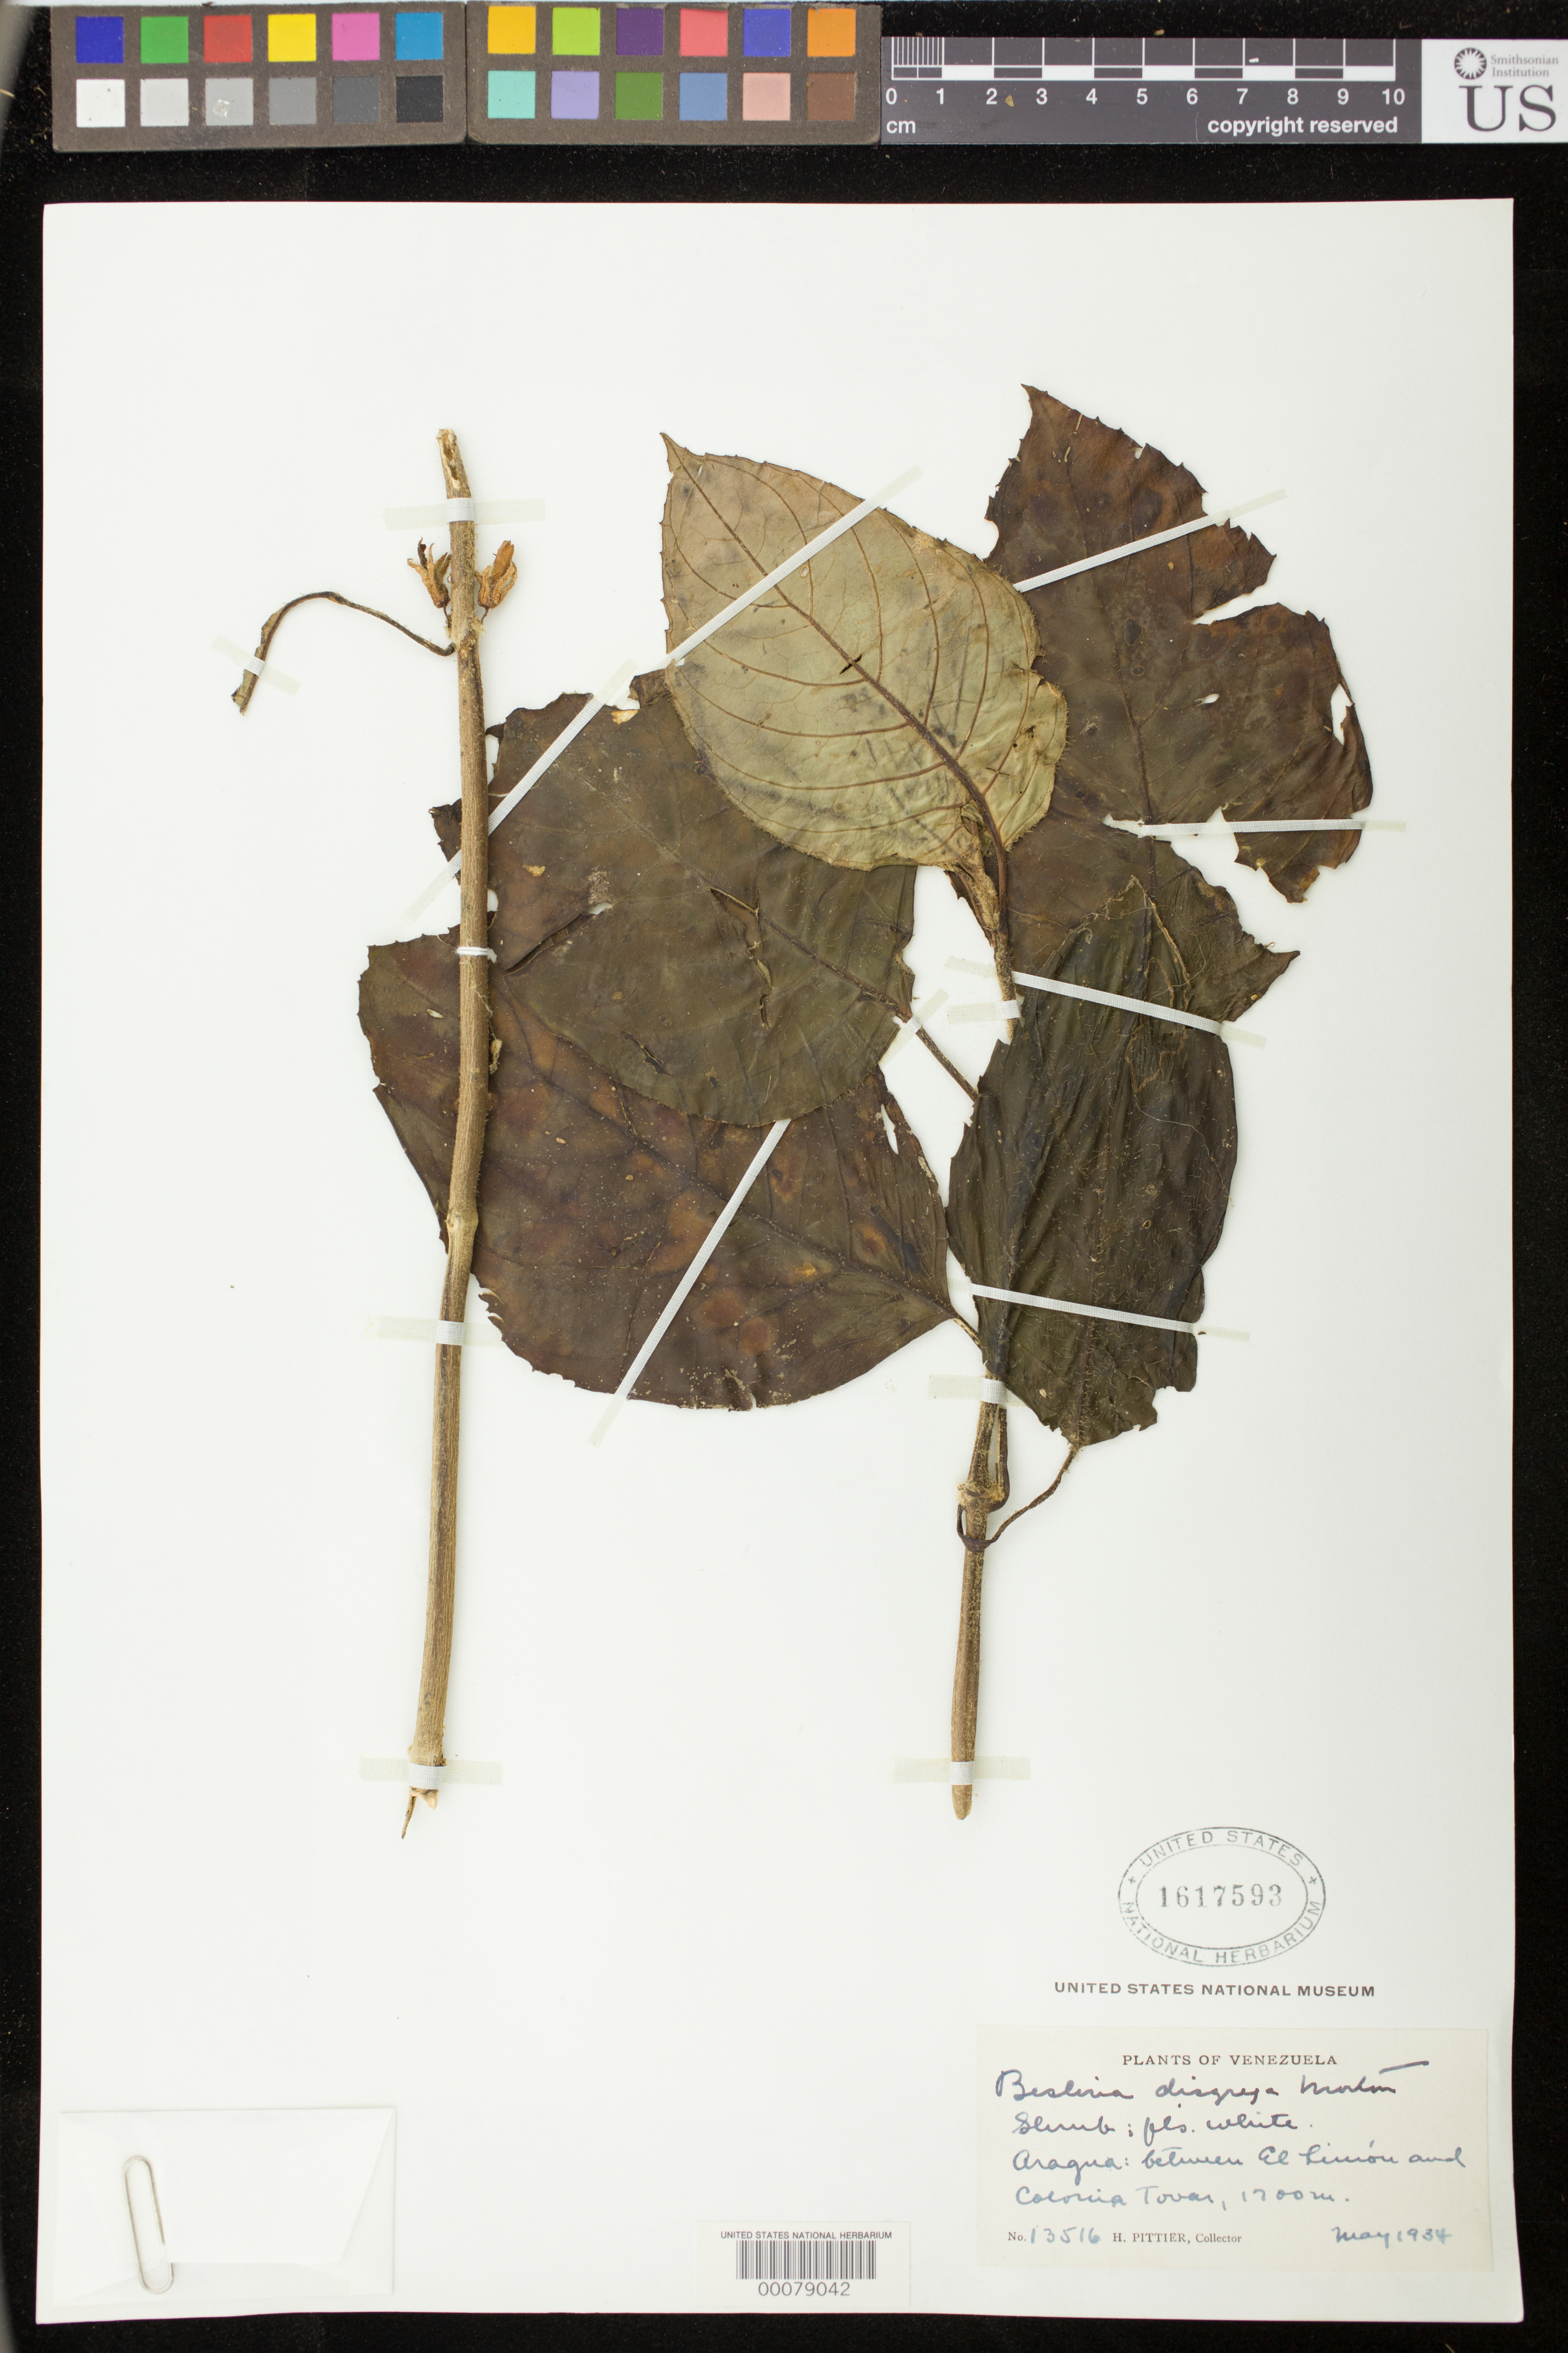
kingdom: Plantae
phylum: Tracheophyta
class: Magnoliopsida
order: Lamiales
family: Gesneriaceae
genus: Besleria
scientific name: Besleria disgrega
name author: C.V. Morton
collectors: H. F. Pittier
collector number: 13516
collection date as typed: May 1934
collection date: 1934-05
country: Venezuela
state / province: Aragua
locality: Between El Limon and Colonia Tovar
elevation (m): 1700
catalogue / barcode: US 1617593